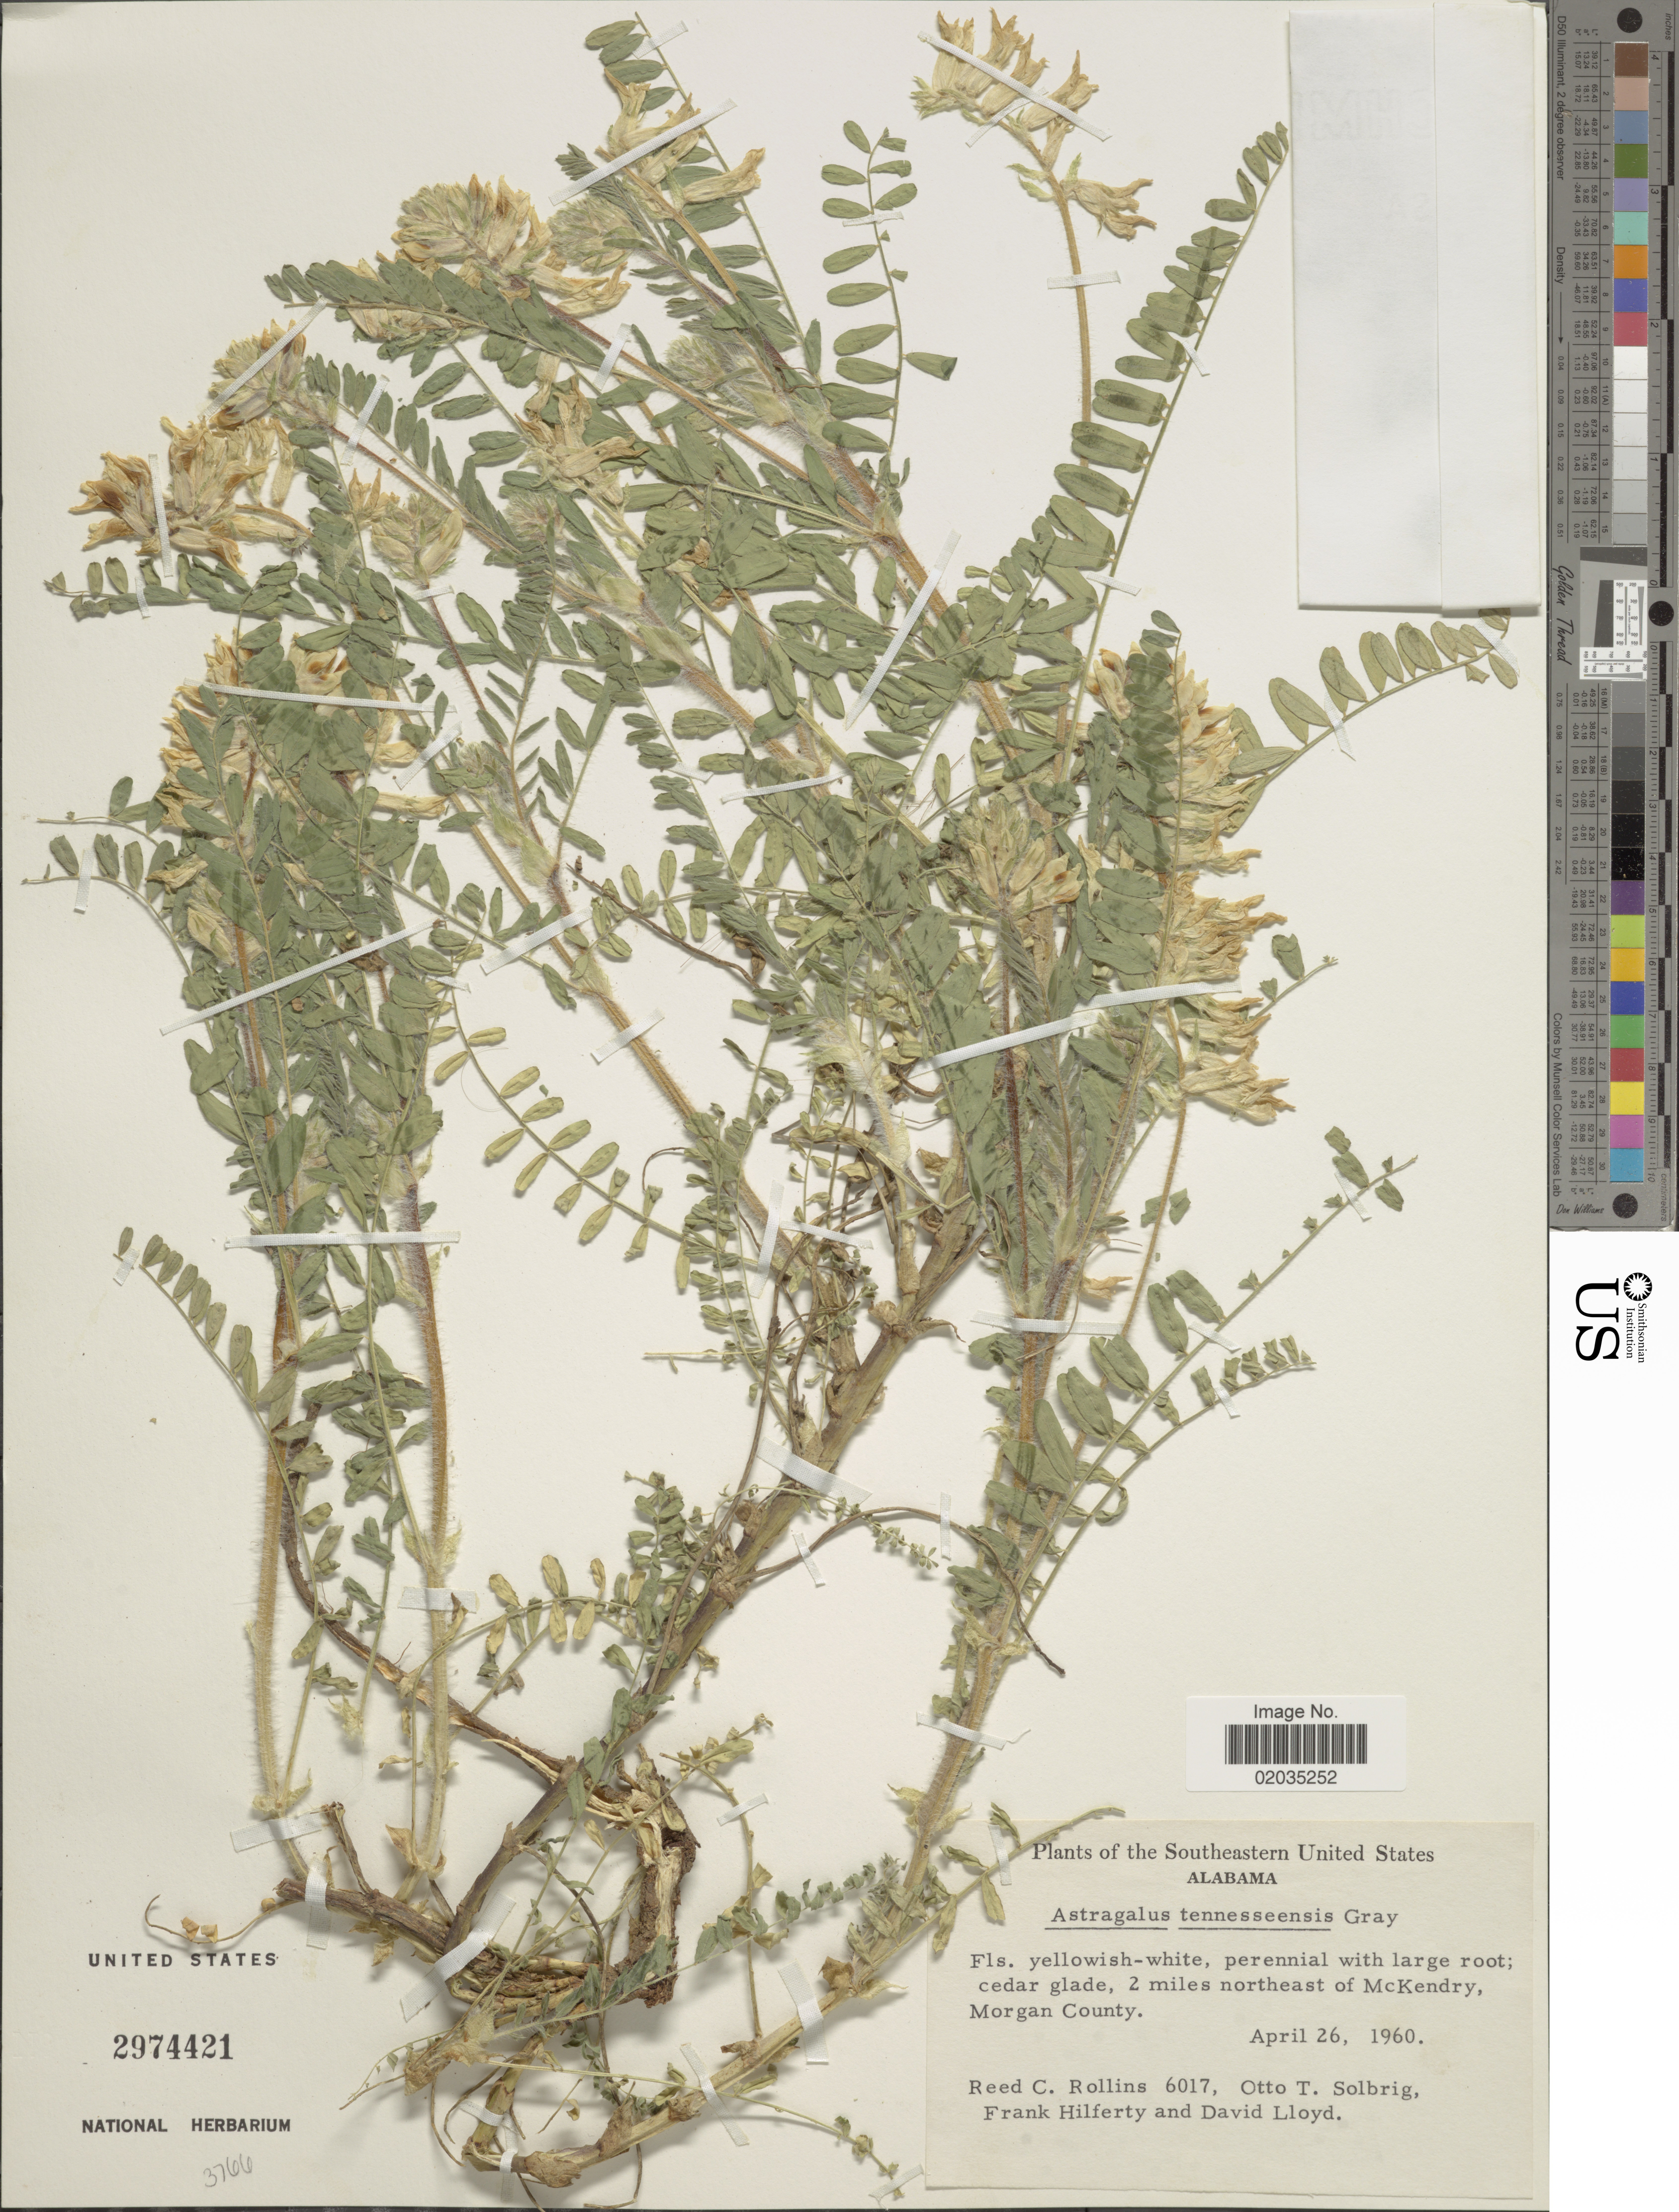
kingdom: Plantae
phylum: Tracheophyta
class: Magnoliopsida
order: Fabales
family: Fabaceae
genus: Astragalus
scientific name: Astragalus tennesseensis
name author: A. Gray ex Chapm.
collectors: R. C. Rollins, O. T. Solbrig, F. Hilferty & D. Lloyd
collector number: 6017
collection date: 1960-04-26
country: United States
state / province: Alabama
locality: The Southern United States, 2 miles northeast of McKendry, Morgan County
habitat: cedar glade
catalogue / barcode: US 2974421